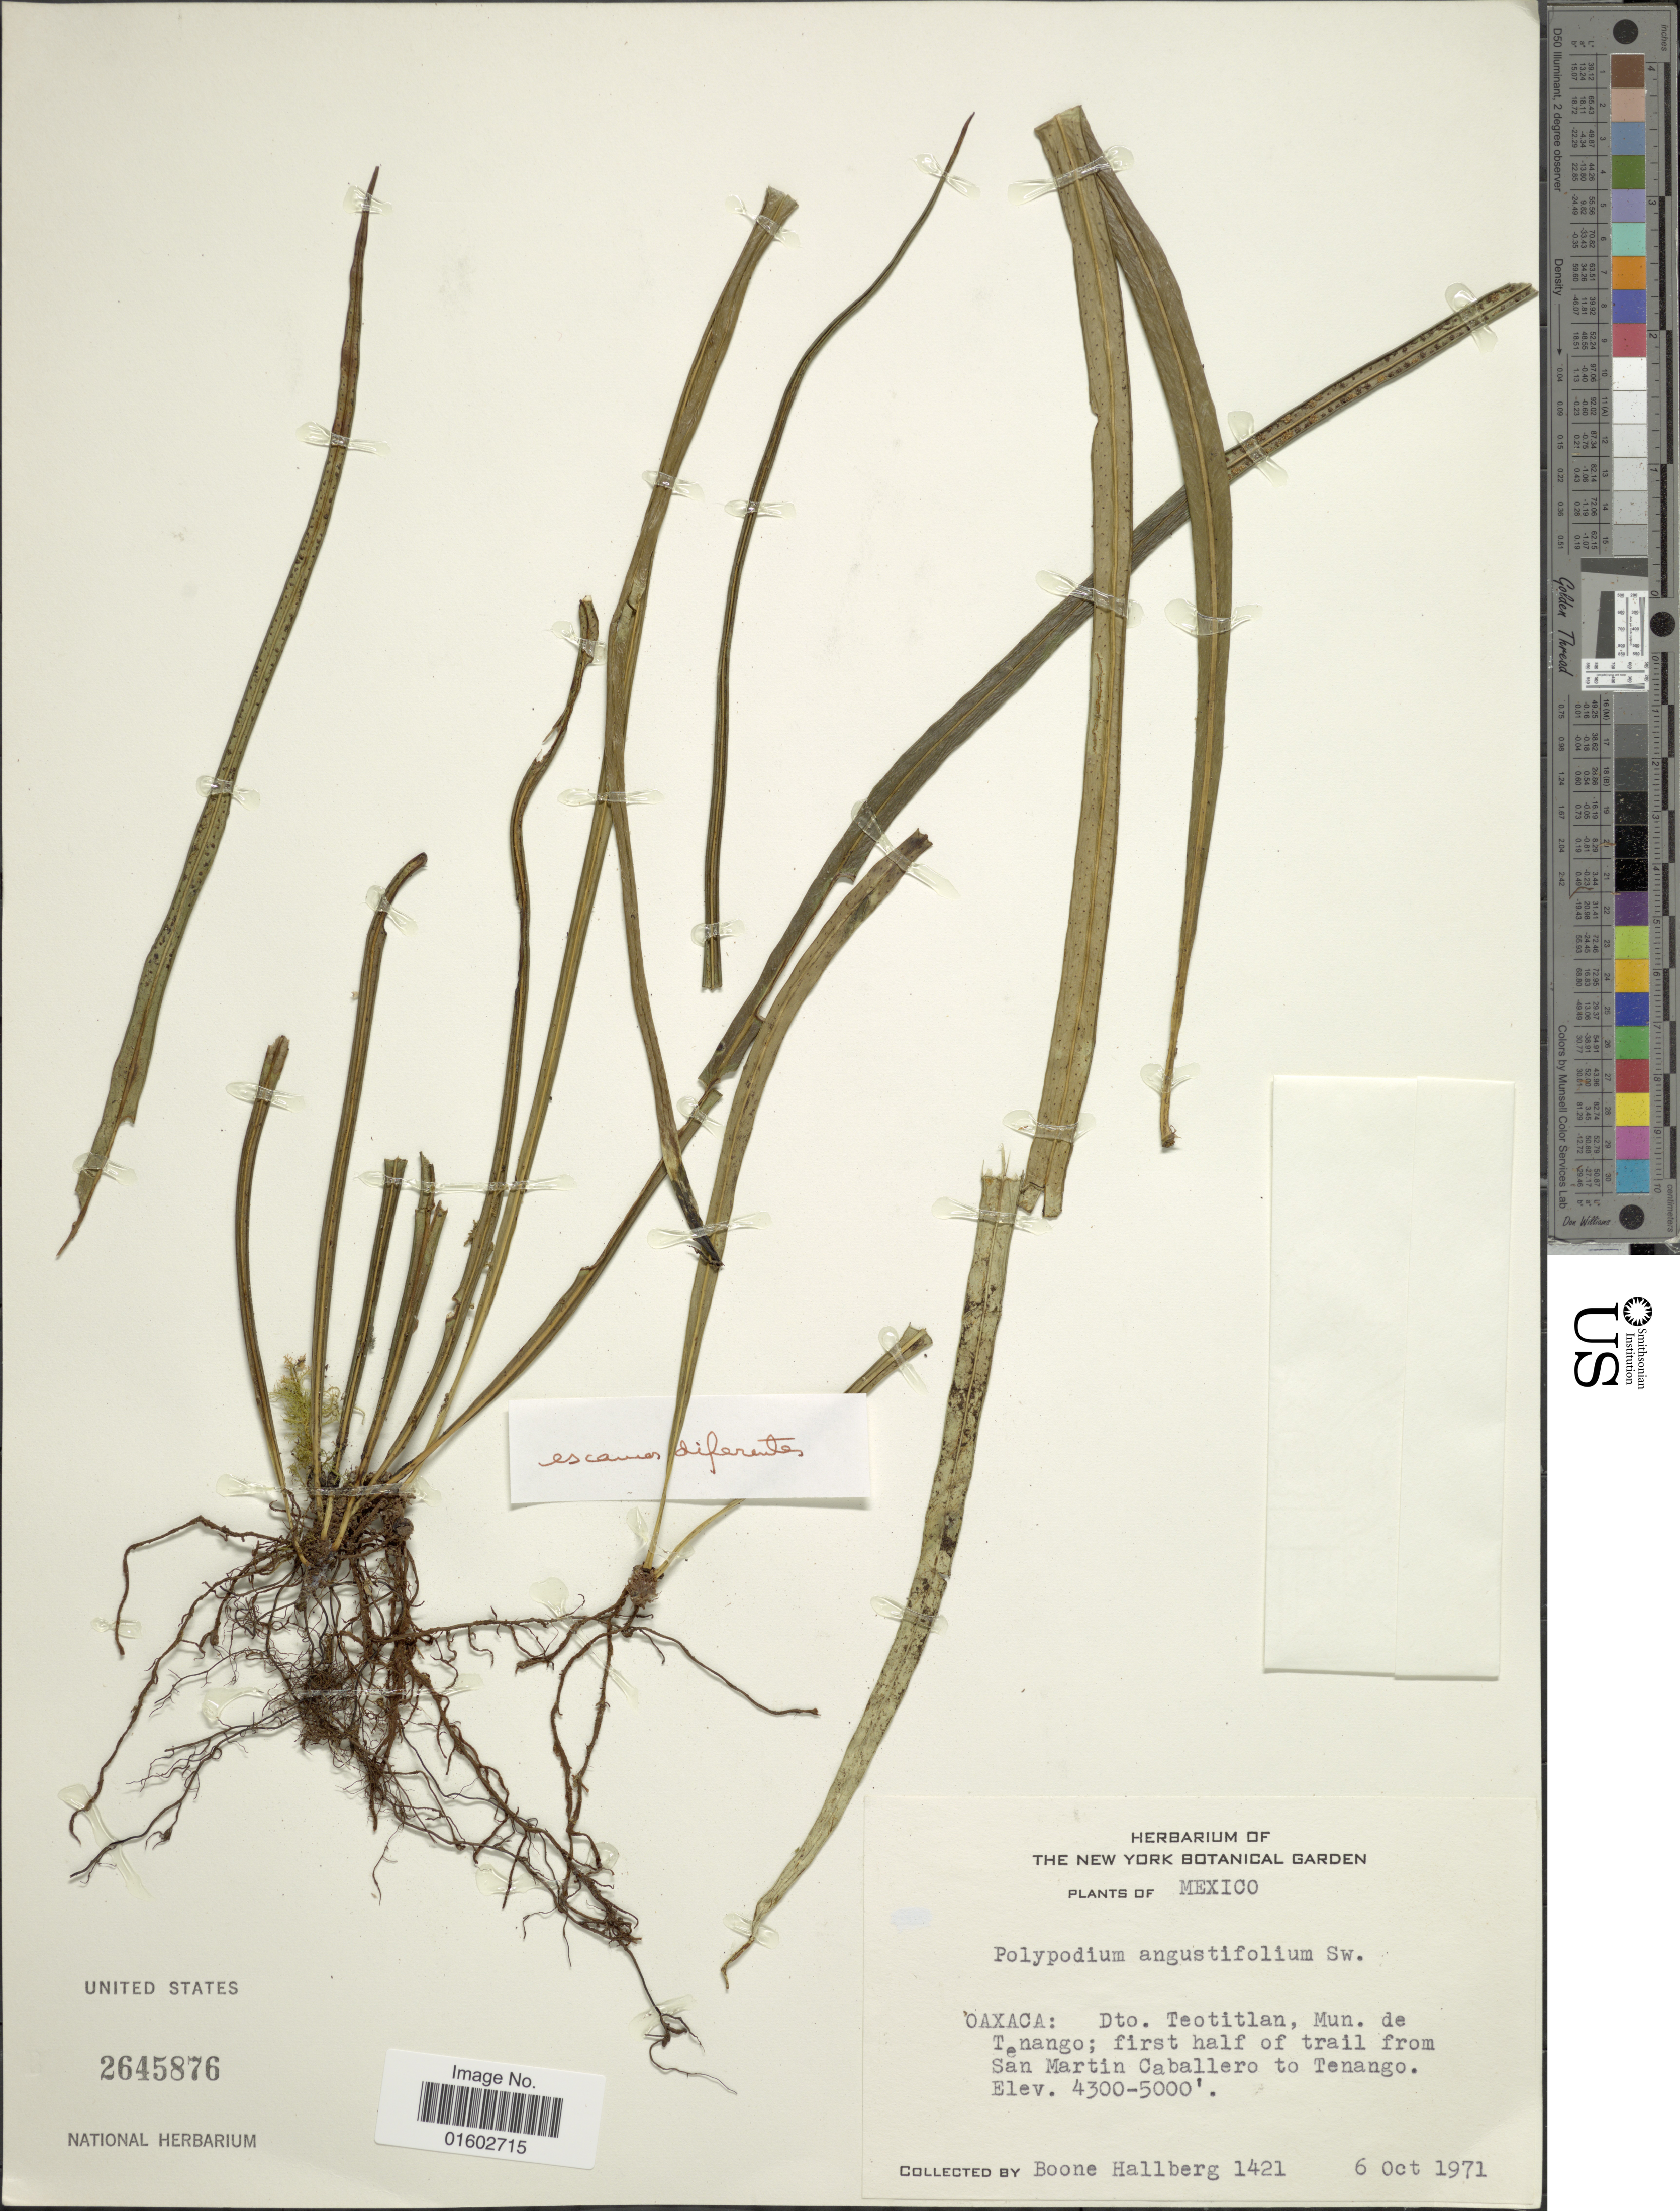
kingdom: Plantae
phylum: Tracheophyta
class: Polypodiopsida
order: Polypodiales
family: Polypodiaceae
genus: Campyloneurum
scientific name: Campyloneurum angustifolium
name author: (Sw.) Fée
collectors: B. Hallberg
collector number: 1421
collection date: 1971-10-06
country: Mexico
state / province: Oaxaca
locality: Dto. Teotitlan, Mun. de Tenango : First Half of trail from San Martin Cabalelro to Tengango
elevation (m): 1311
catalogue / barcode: US 2645876